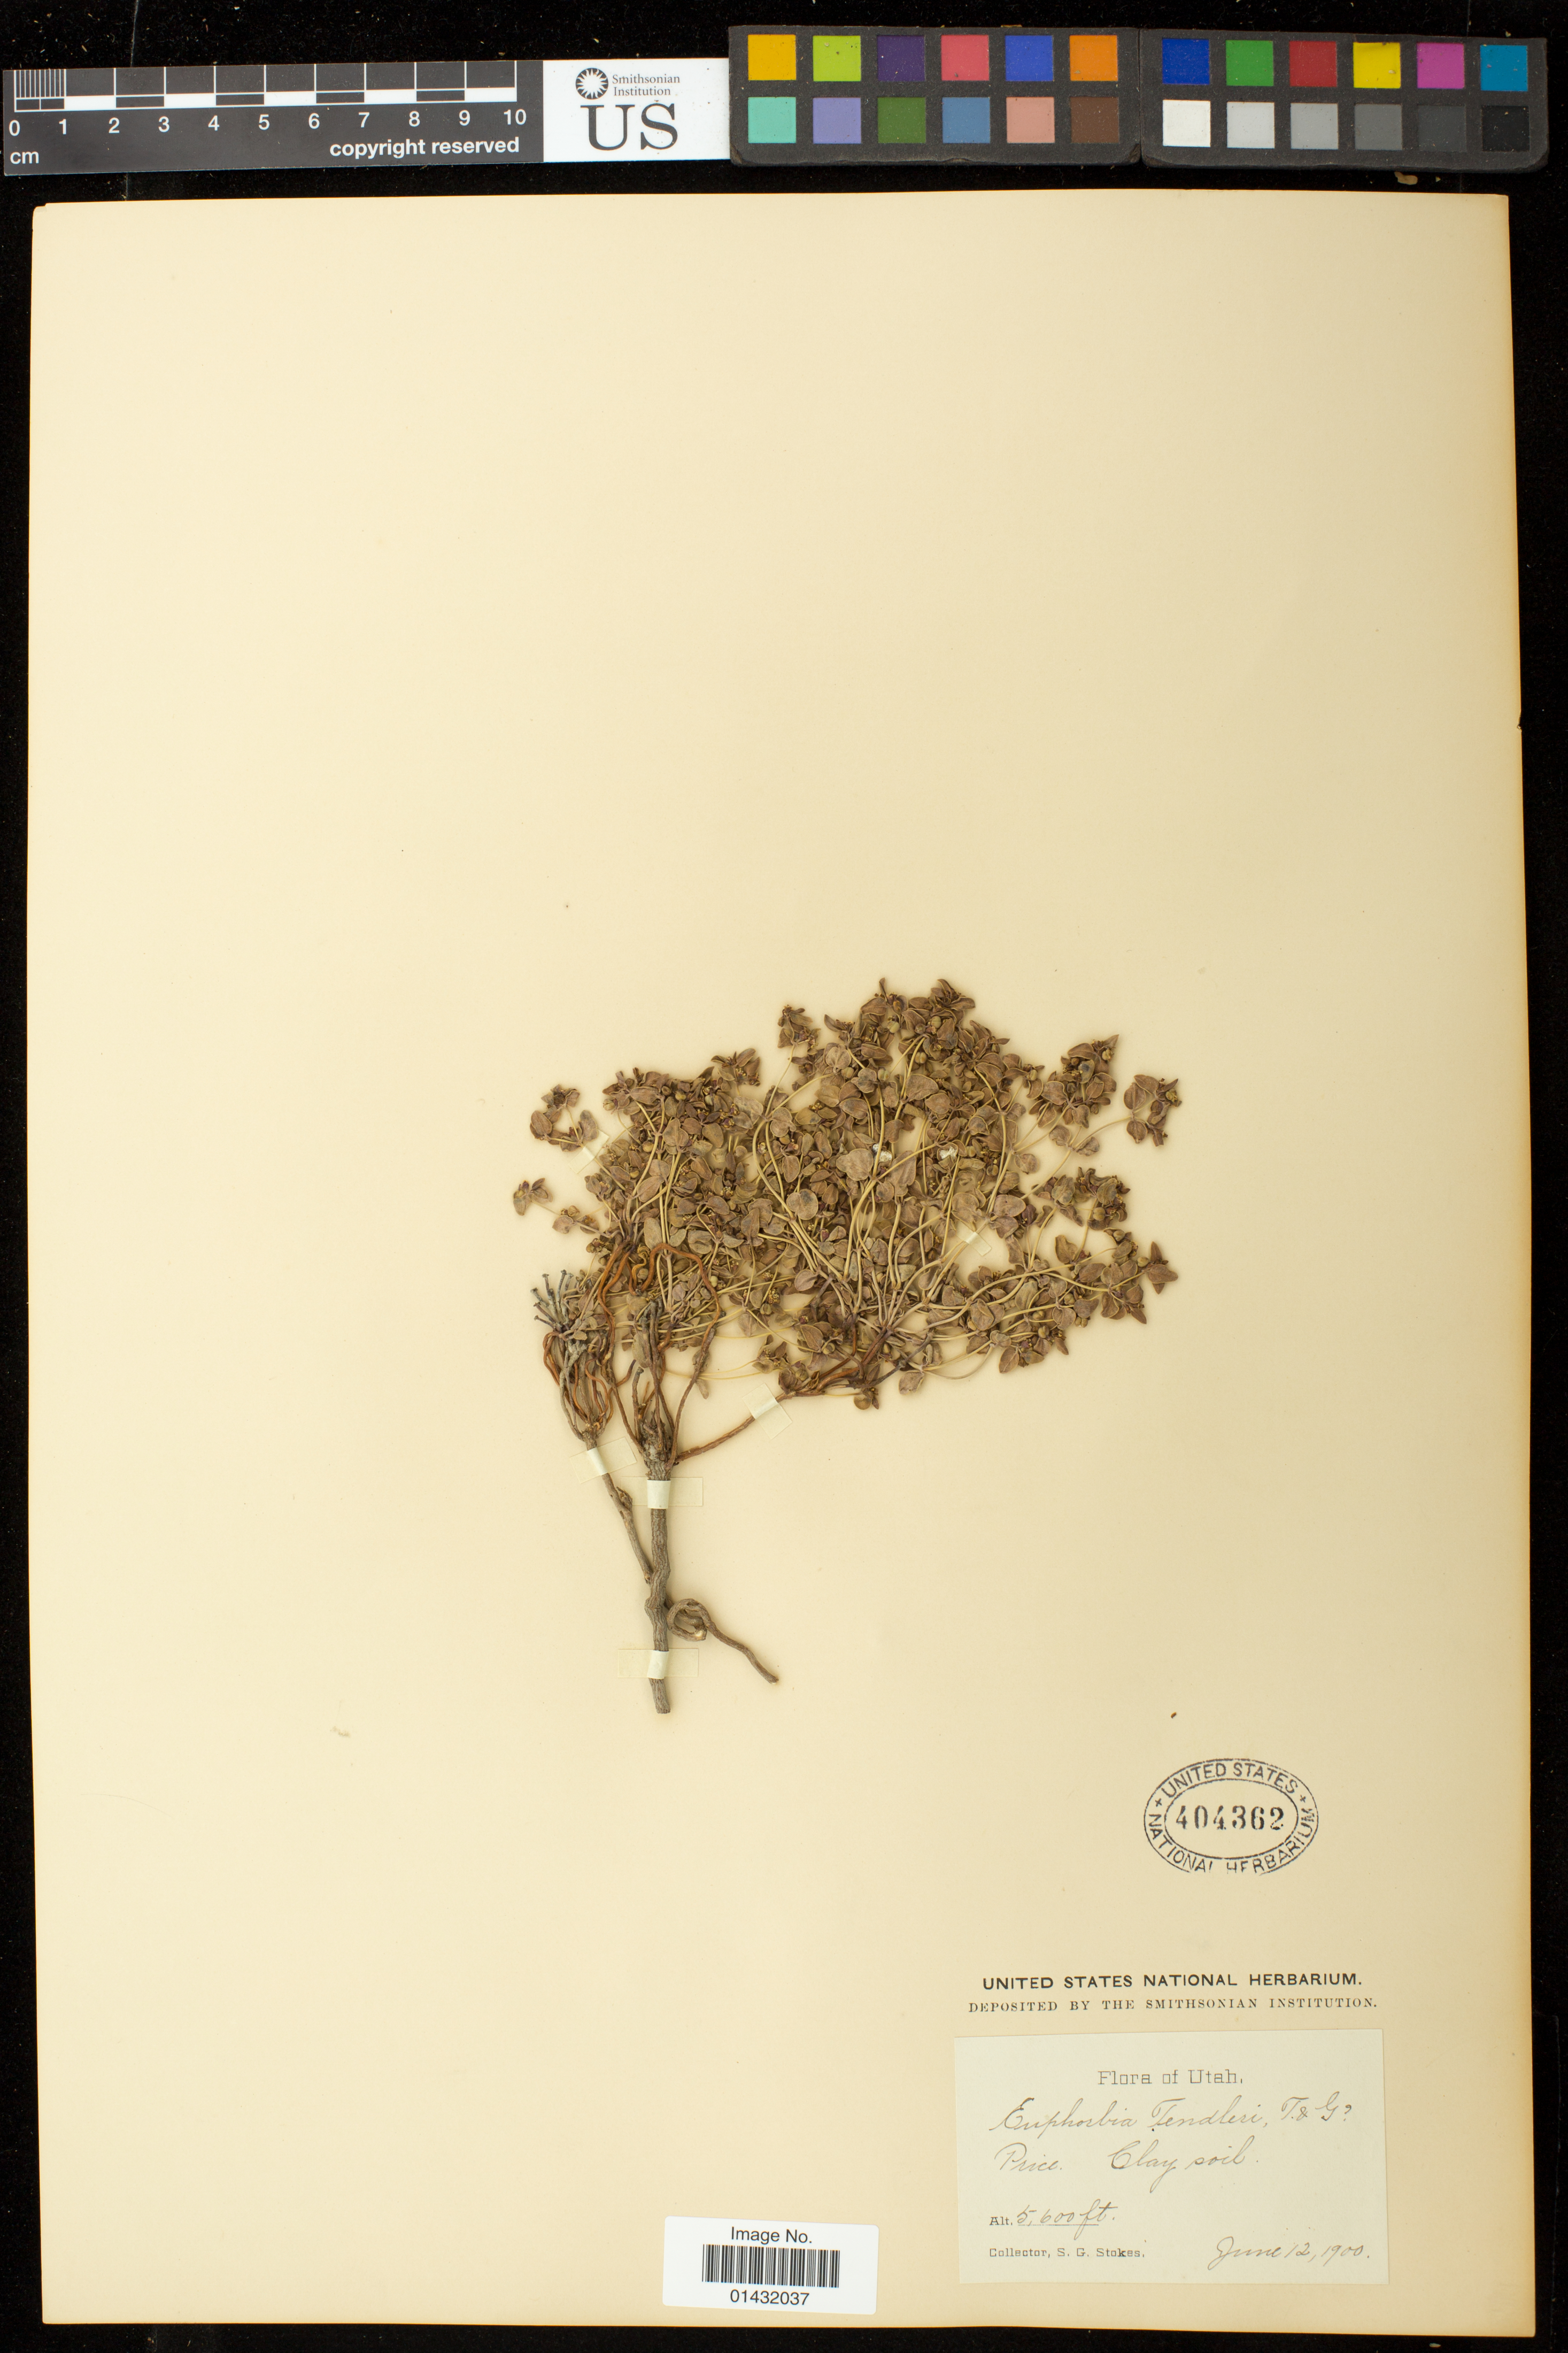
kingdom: Plantae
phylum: Tracheophyta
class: Magnoliopsida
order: Malpighiales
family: Euphorbiaceae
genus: Euphorbia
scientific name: Euphorbia fendleri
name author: Torr. & A. Gray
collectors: S. G. Stokes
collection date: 1900-06-12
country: United States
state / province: Utah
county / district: Carbon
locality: Price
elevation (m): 1707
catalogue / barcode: US 404362